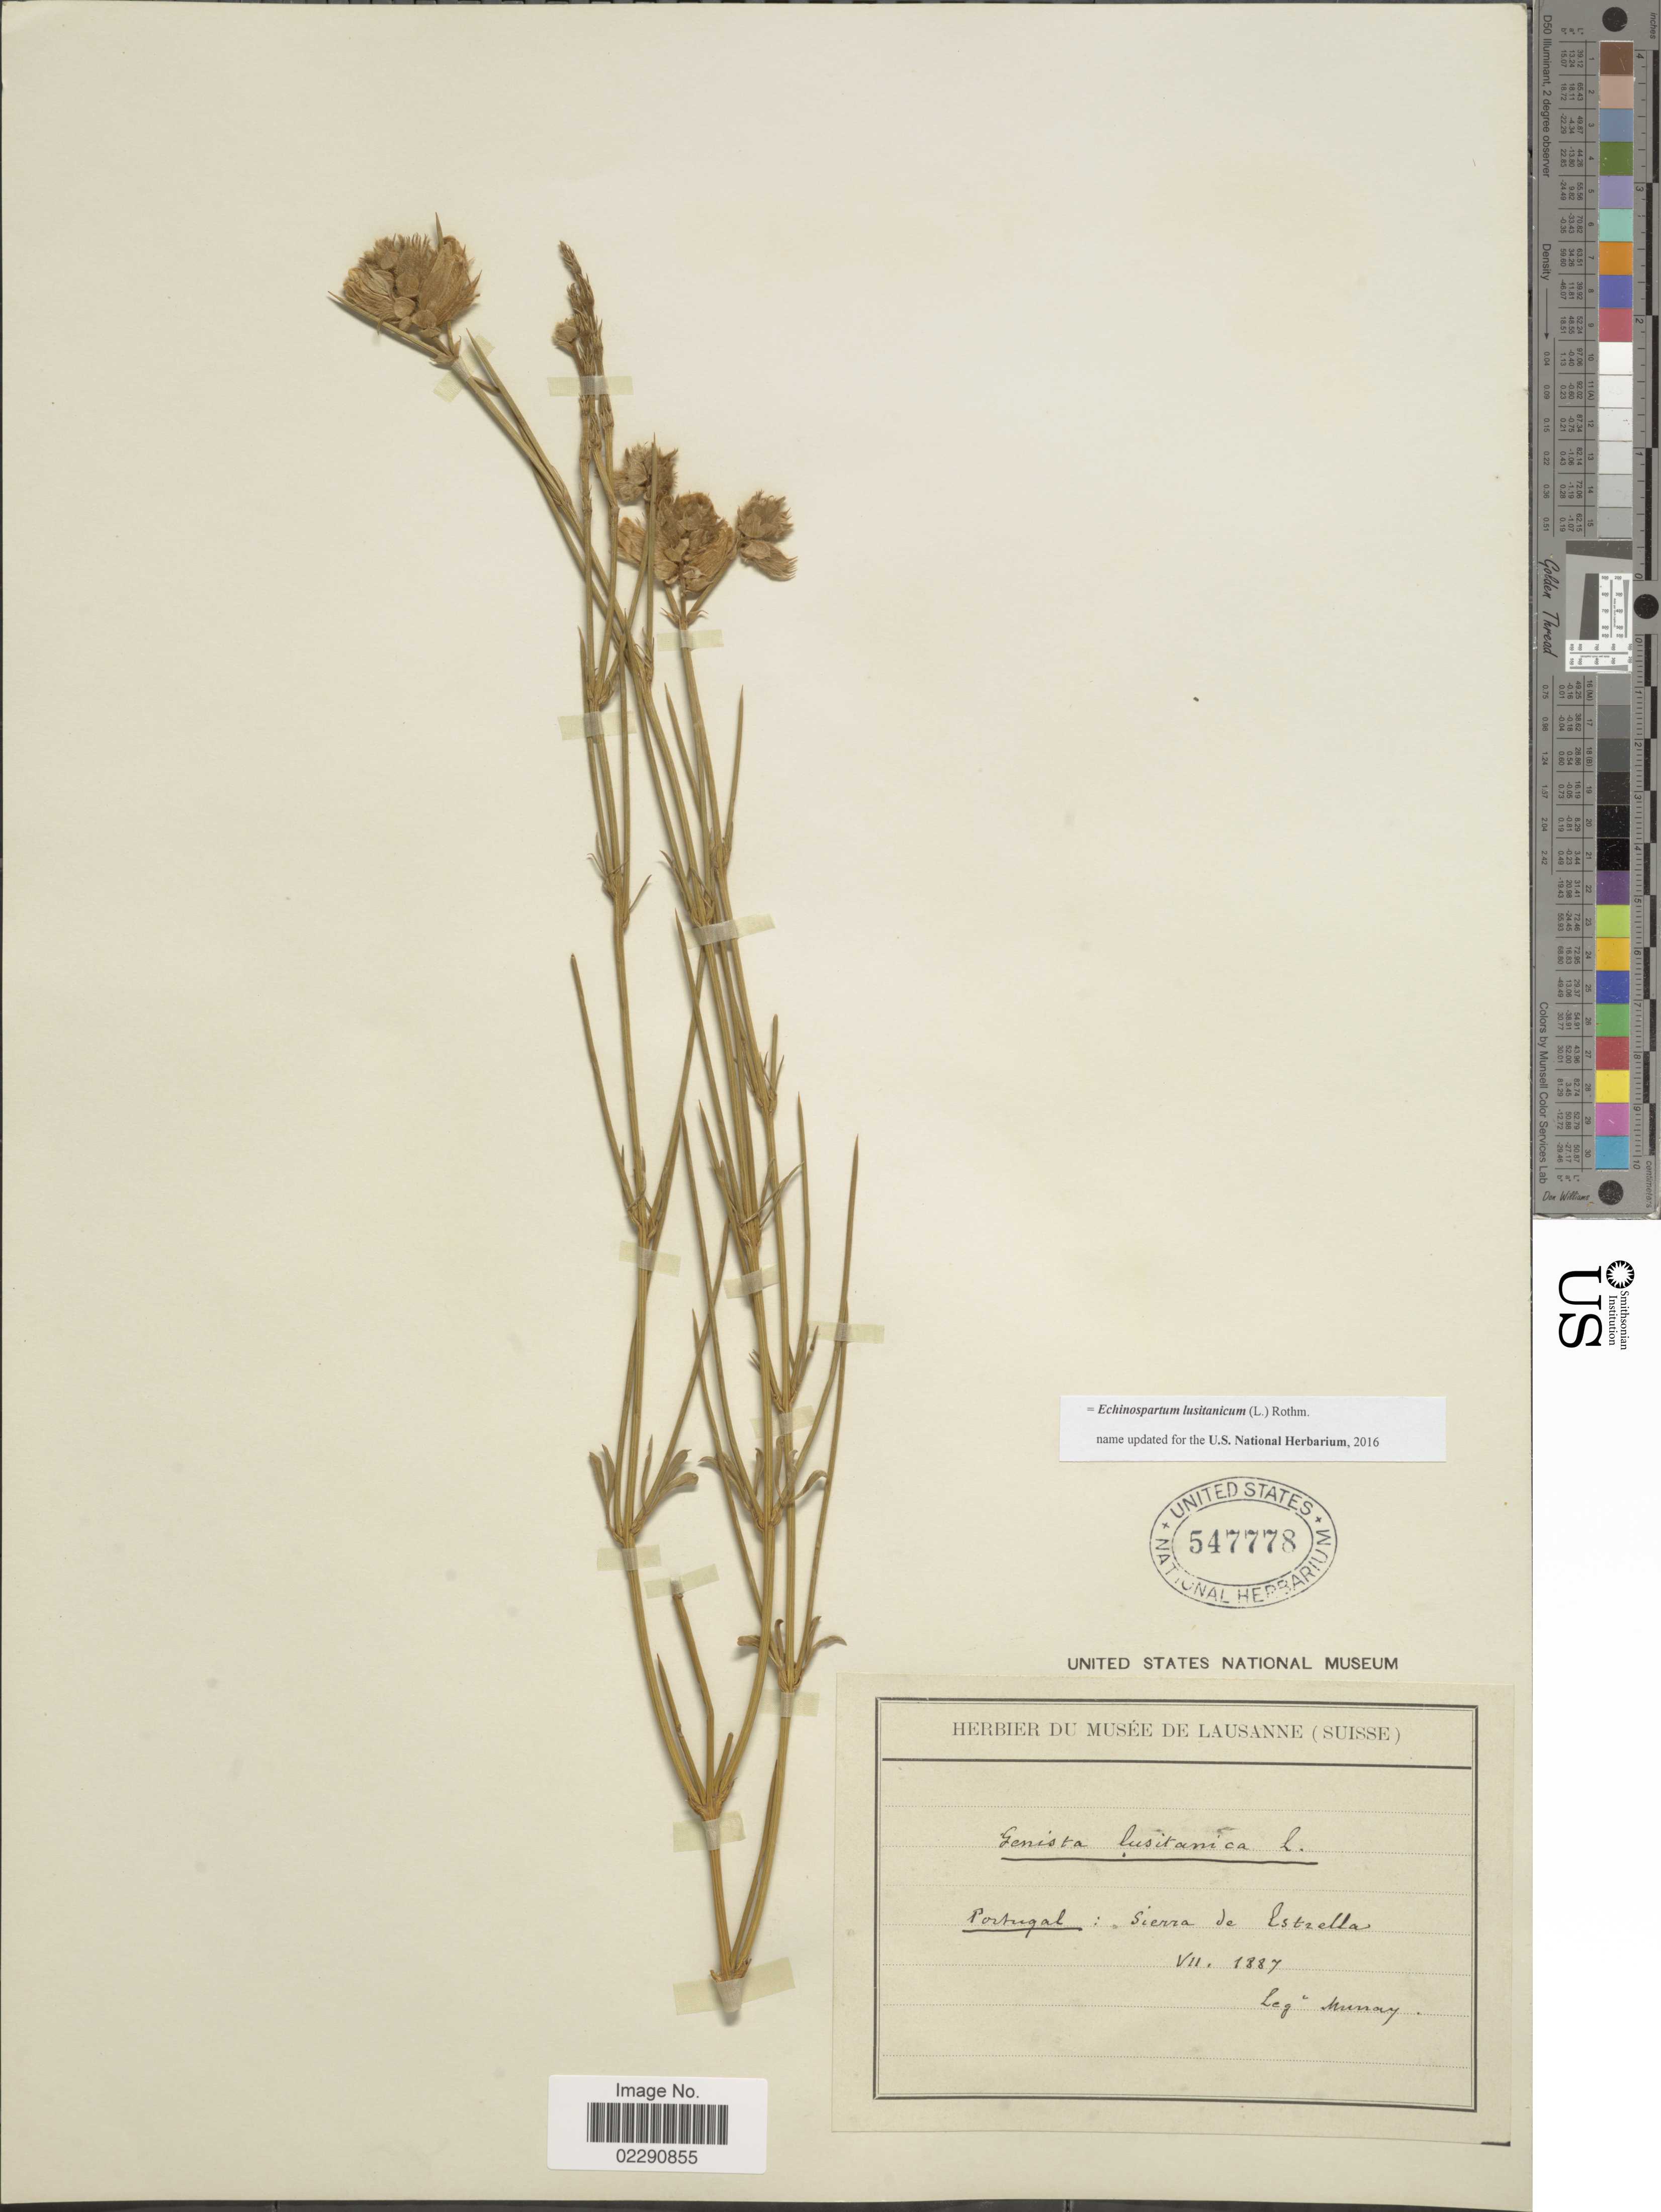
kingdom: Plantae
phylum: Tracheophyta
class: Magnoliopsida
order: Fabales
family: Fabaceae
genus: Echinospartum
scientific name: Echinospartum lusitanicum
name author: (L.) Rothm.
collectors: Murray, --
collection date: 1887-07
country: Portugal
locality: Sierra de Estrella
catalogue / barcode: US 547778